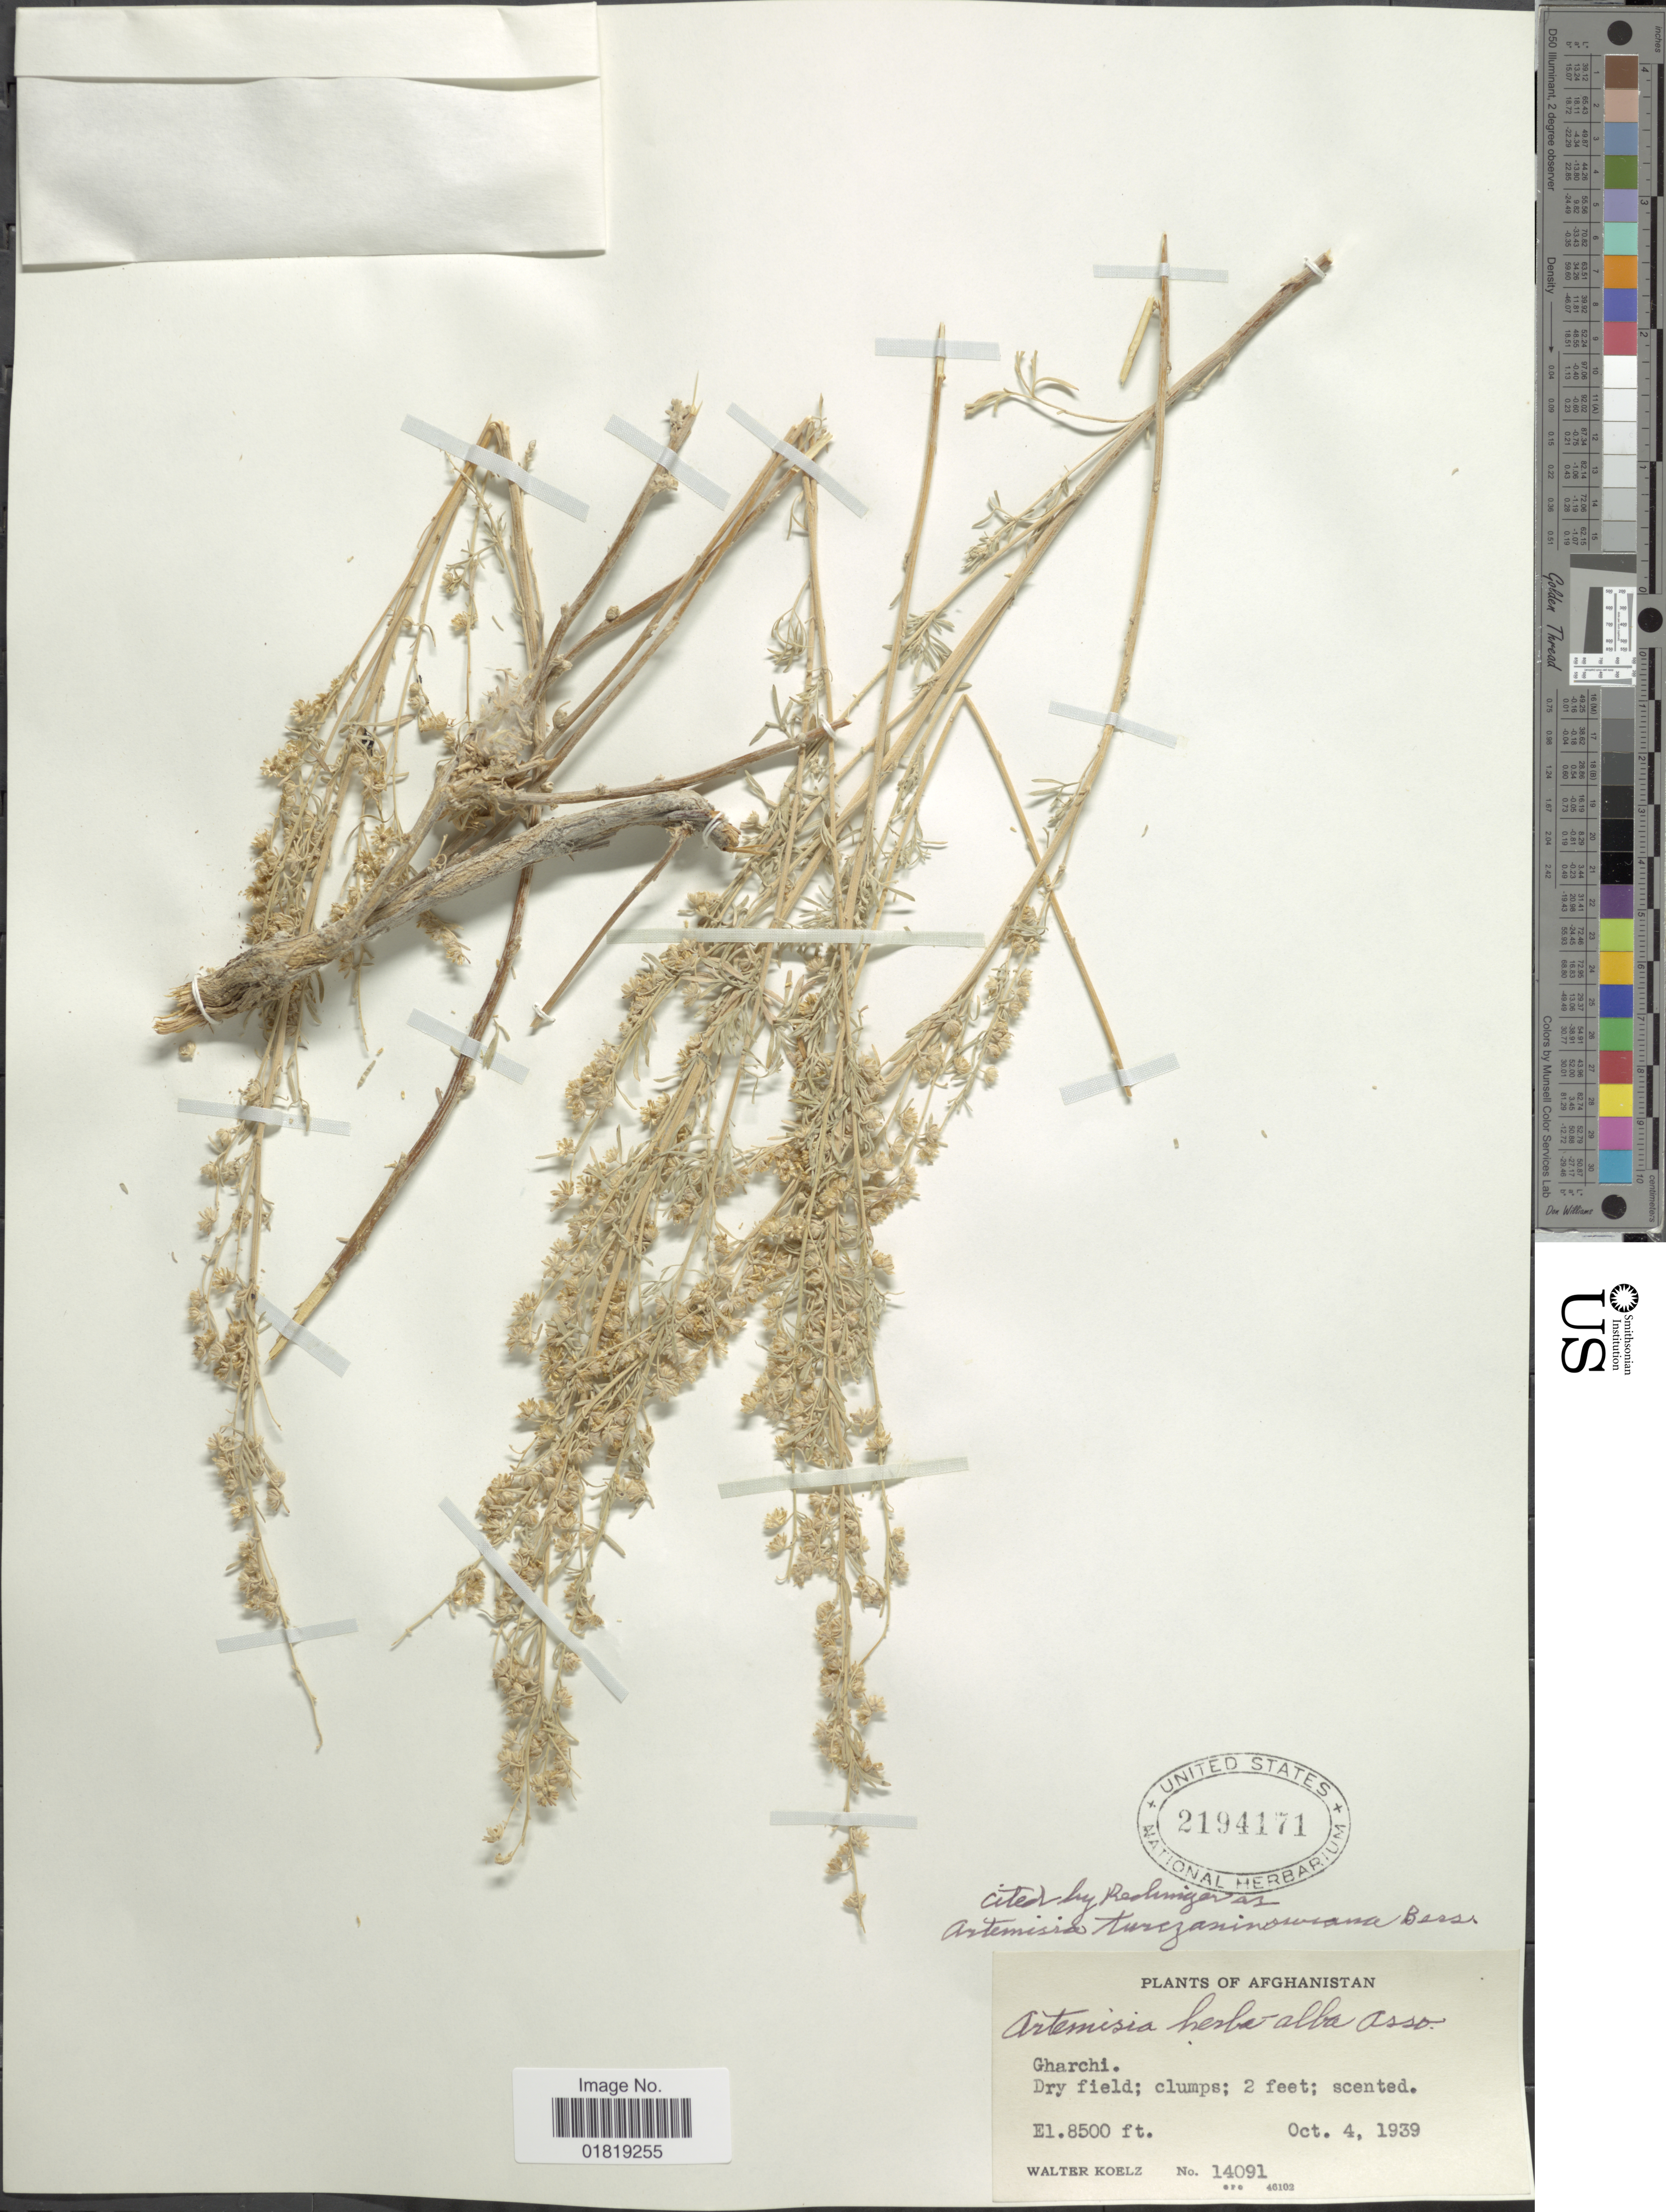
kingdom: Plantae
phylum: Tracheophyta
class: Magnoliopsida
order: Asterales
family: Asteraceae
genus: Artemisia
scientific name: Artemisia turczaninowiana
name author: Besser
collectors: W. N. Koelz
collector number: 14091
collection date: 1939-10-04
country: Afghanistan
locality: Gharchi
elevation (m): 2591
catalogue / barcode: US 2194171